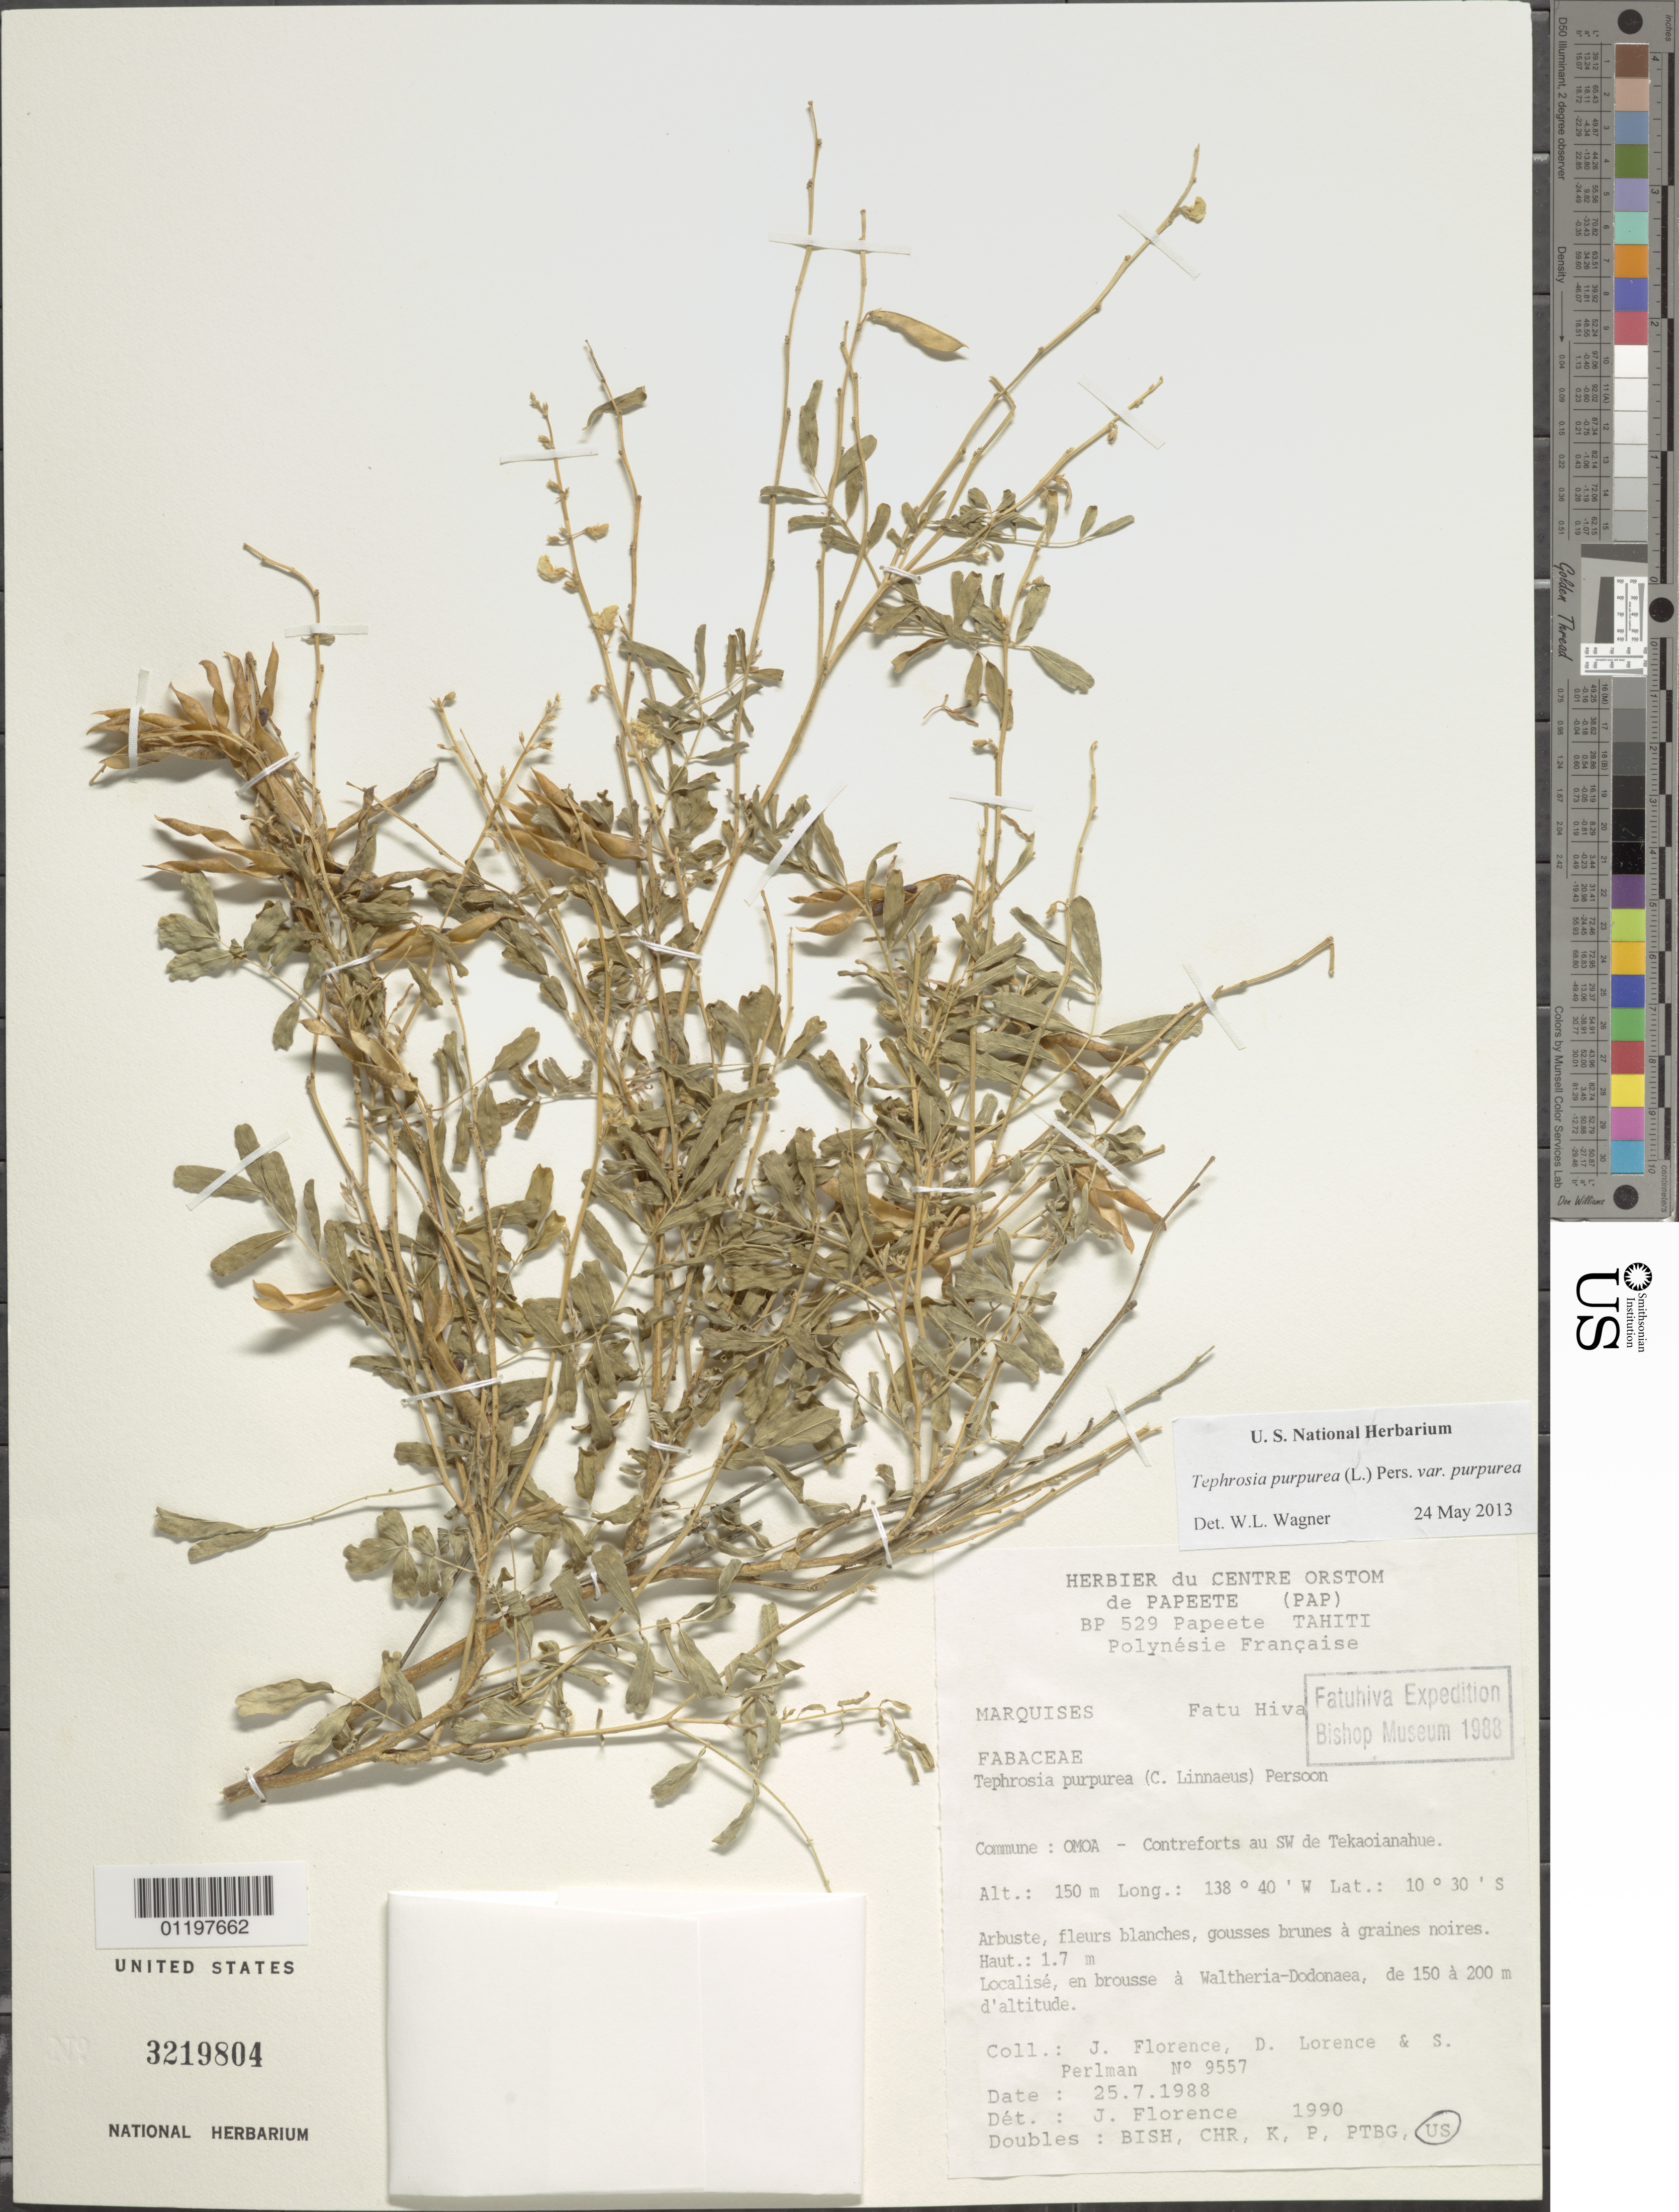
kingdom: Plantae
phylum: Tracheophyta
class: Magnoliopsida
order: Fabales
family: Fabaceae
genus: Tephrosia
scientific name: Tephrosia purpurea var. purpurea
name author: (L.) Pers.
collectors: J. Florence, D. Lorence & S. P. Perlman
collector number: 9557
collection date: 1988-07-25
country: French Polynesia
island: Fatu Hiva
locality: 'Omo'a, contreforts au SW de Tekaoianahue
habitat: Localisé, en brousse à Waltheria-Dodonaea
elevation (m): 150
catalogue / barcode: US 3219804